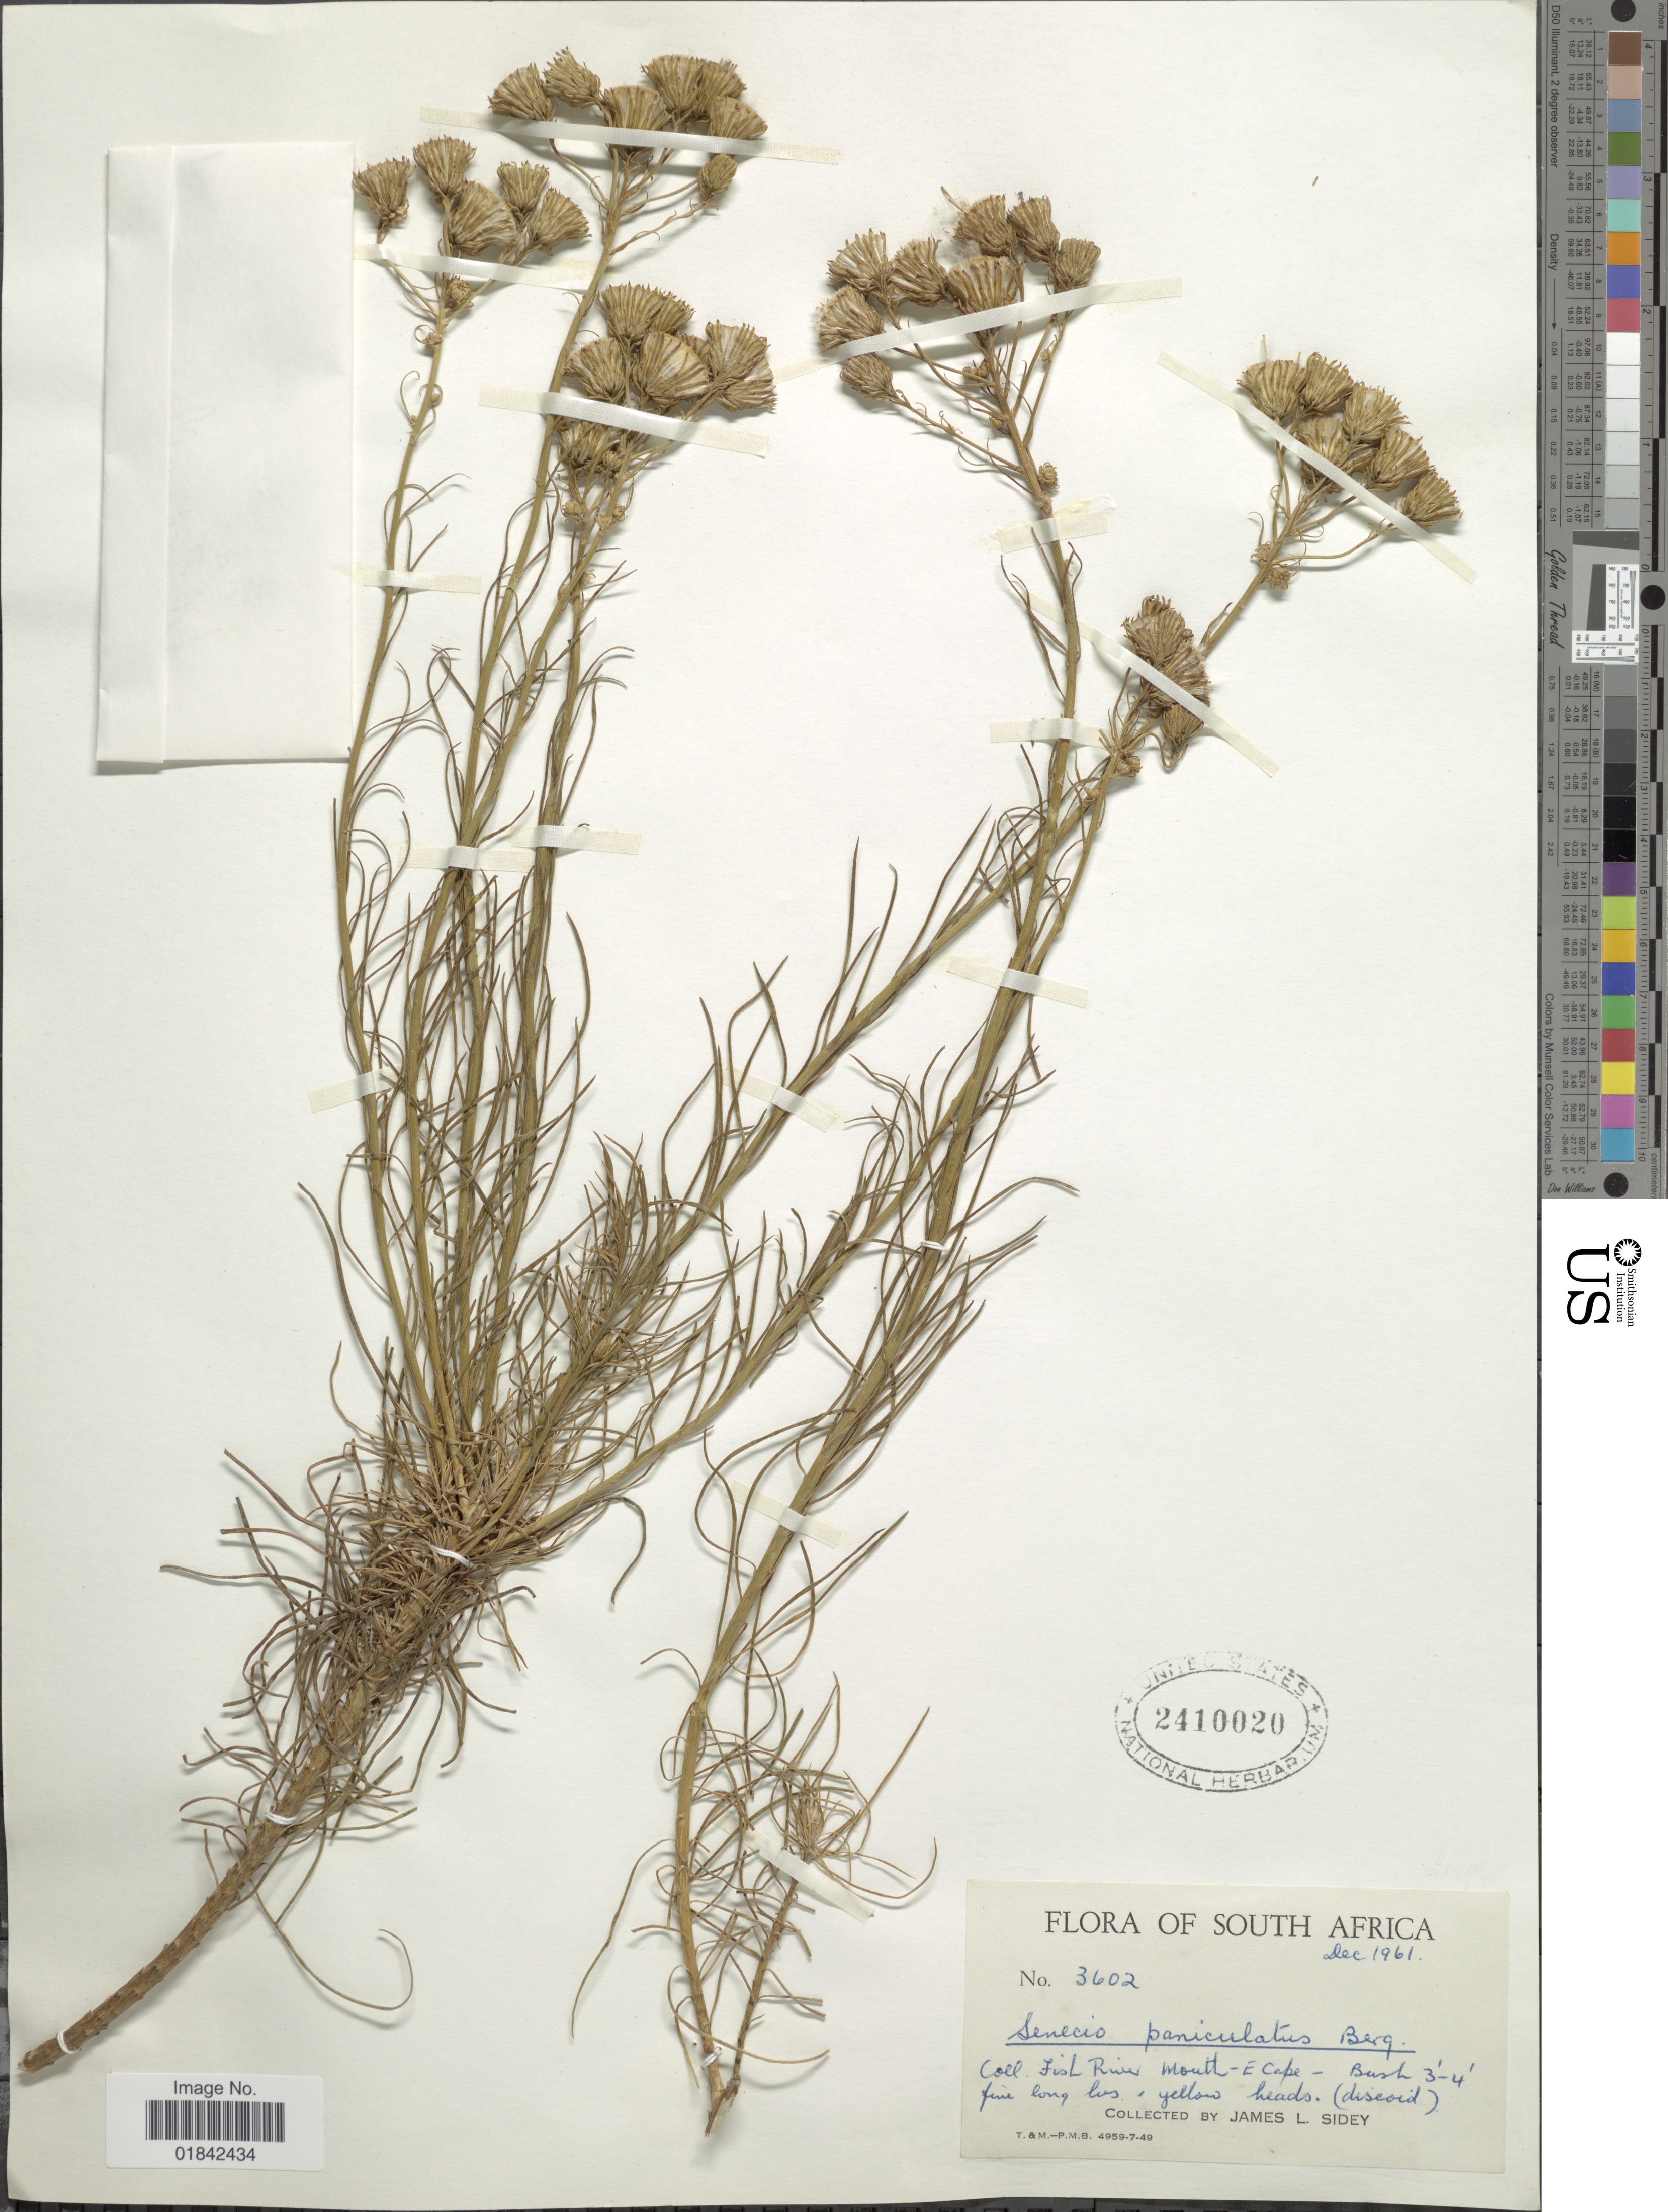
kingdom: Plantae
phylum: Tracheophyta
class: Magnoliopsida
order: Asterales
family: Asteraceae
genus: Senecio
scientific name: Senecio paniculatus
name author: P.J. Bergius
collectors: J. L. Sidey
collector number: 3602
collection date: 1961-12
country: South Africa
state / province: Eastern Cape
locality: Fish River, Mouth- E Cape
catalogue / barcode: US 2410020